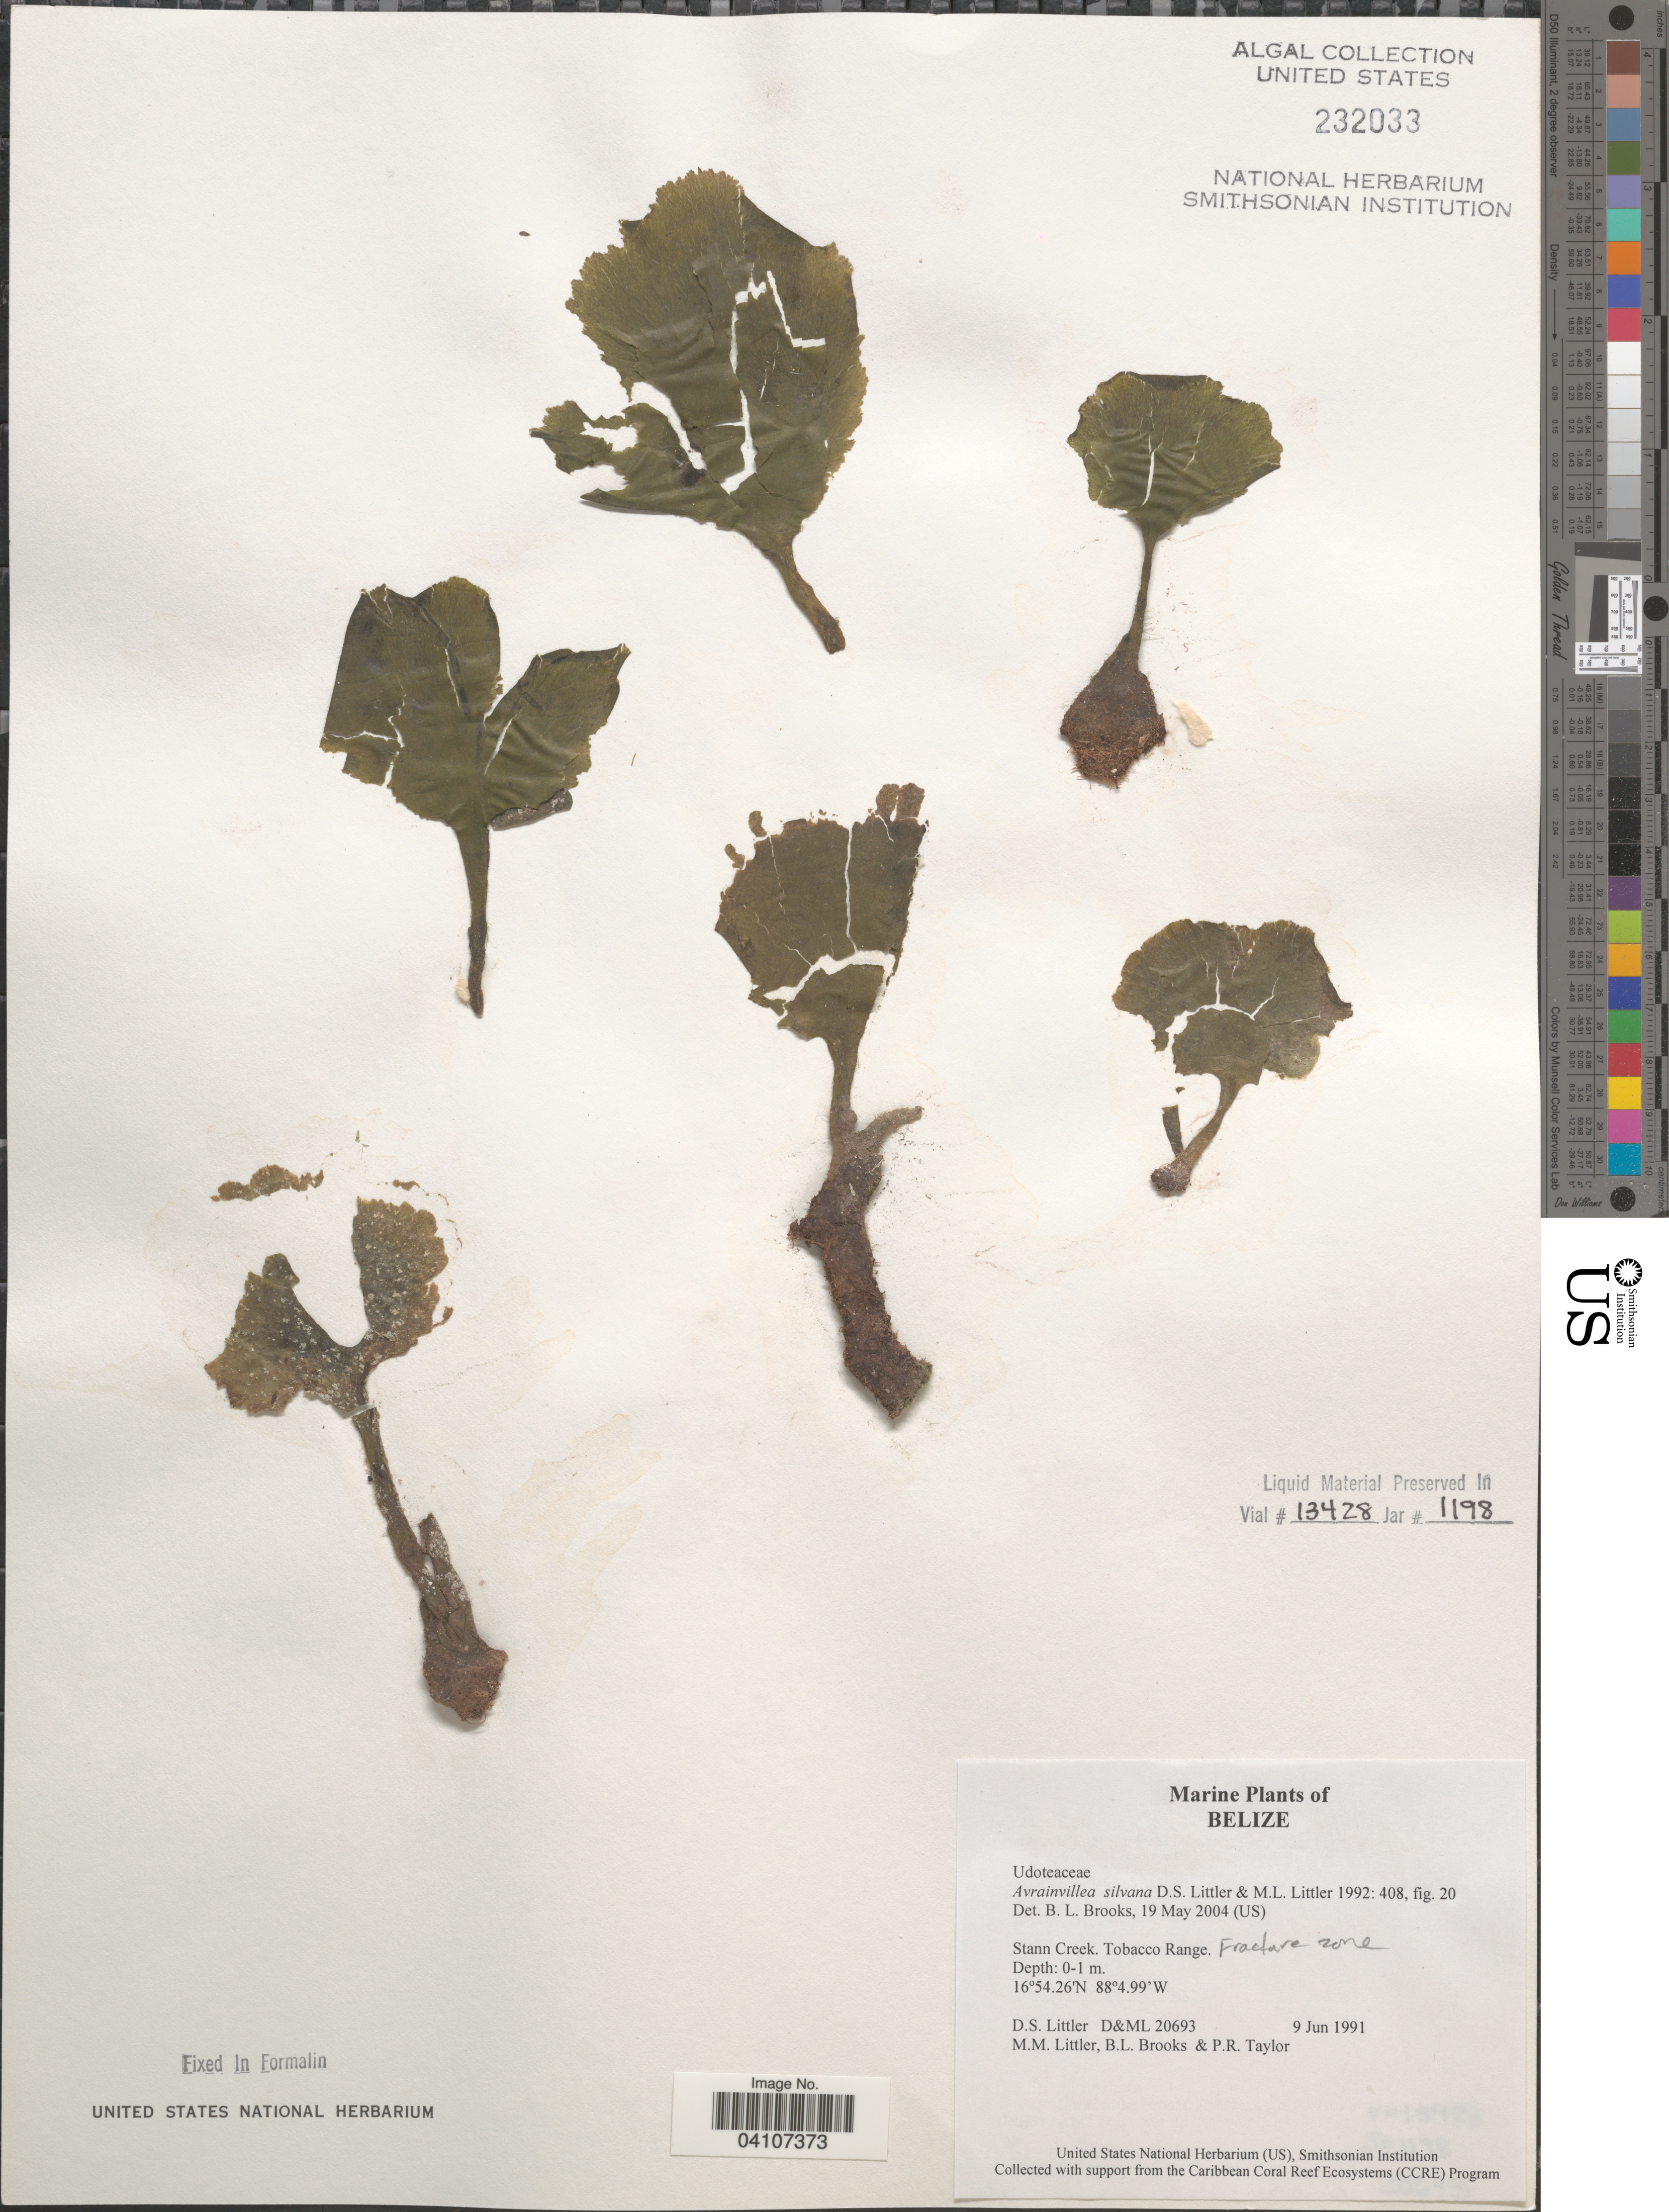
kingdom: Plantae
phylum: Chlorophyta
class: Ulvophyceae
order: Bryopsidales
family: Dichotomosiphonaceae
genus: Avrainvillea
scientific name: Avrainvillea silvana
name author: D.S. Littler & Littler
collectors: D. S. Littler, B. Brooks & P. R. Taylor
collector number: D&ML 20693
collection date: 1991-06-09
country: Belize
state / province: Stann Creek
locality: Tobacco Range. Fracture zone.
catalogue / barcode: US 232033